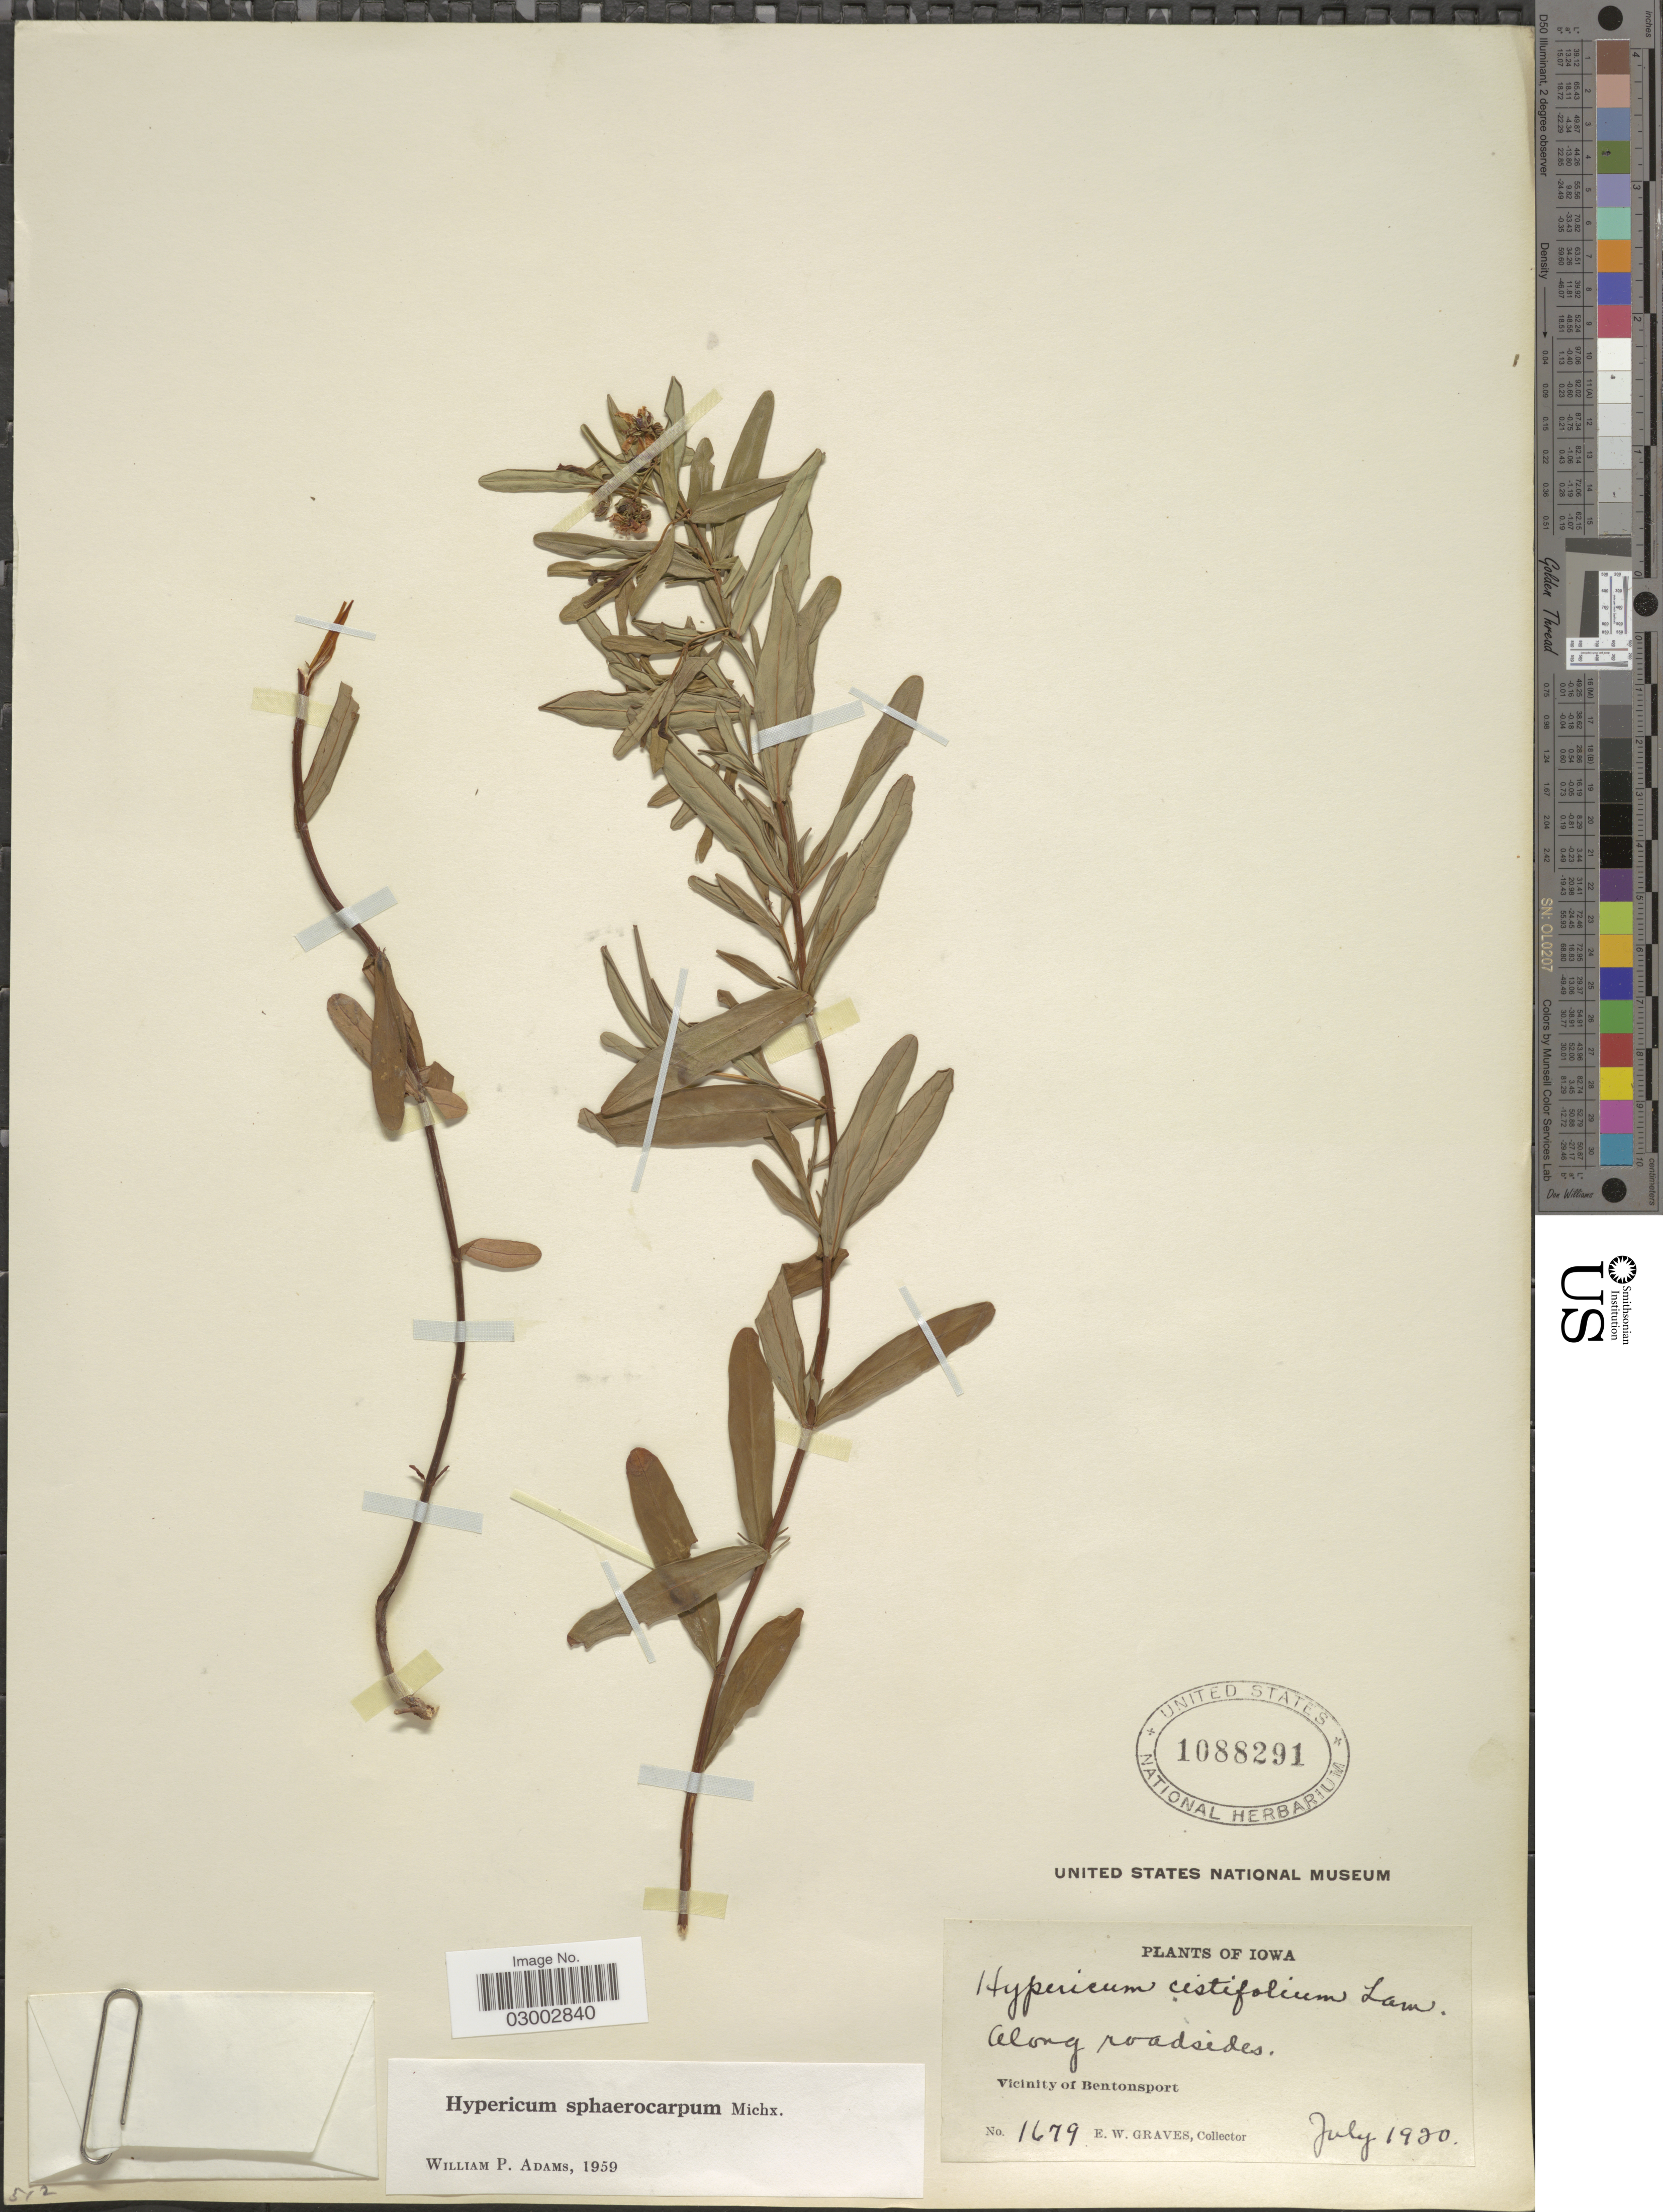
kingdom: Plantae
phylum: Tracheophyta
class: Magnoliopsida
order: Malpighiales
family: Hypericaceae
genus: Hypericum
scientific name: Hypericum sphaerocarpum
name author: Michx.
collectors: E. Graves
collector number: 1679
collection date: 1920-07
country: United States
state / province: Iowa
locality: Along roadsides. Vicinity of Bentonsport.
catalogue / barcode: US 1088291